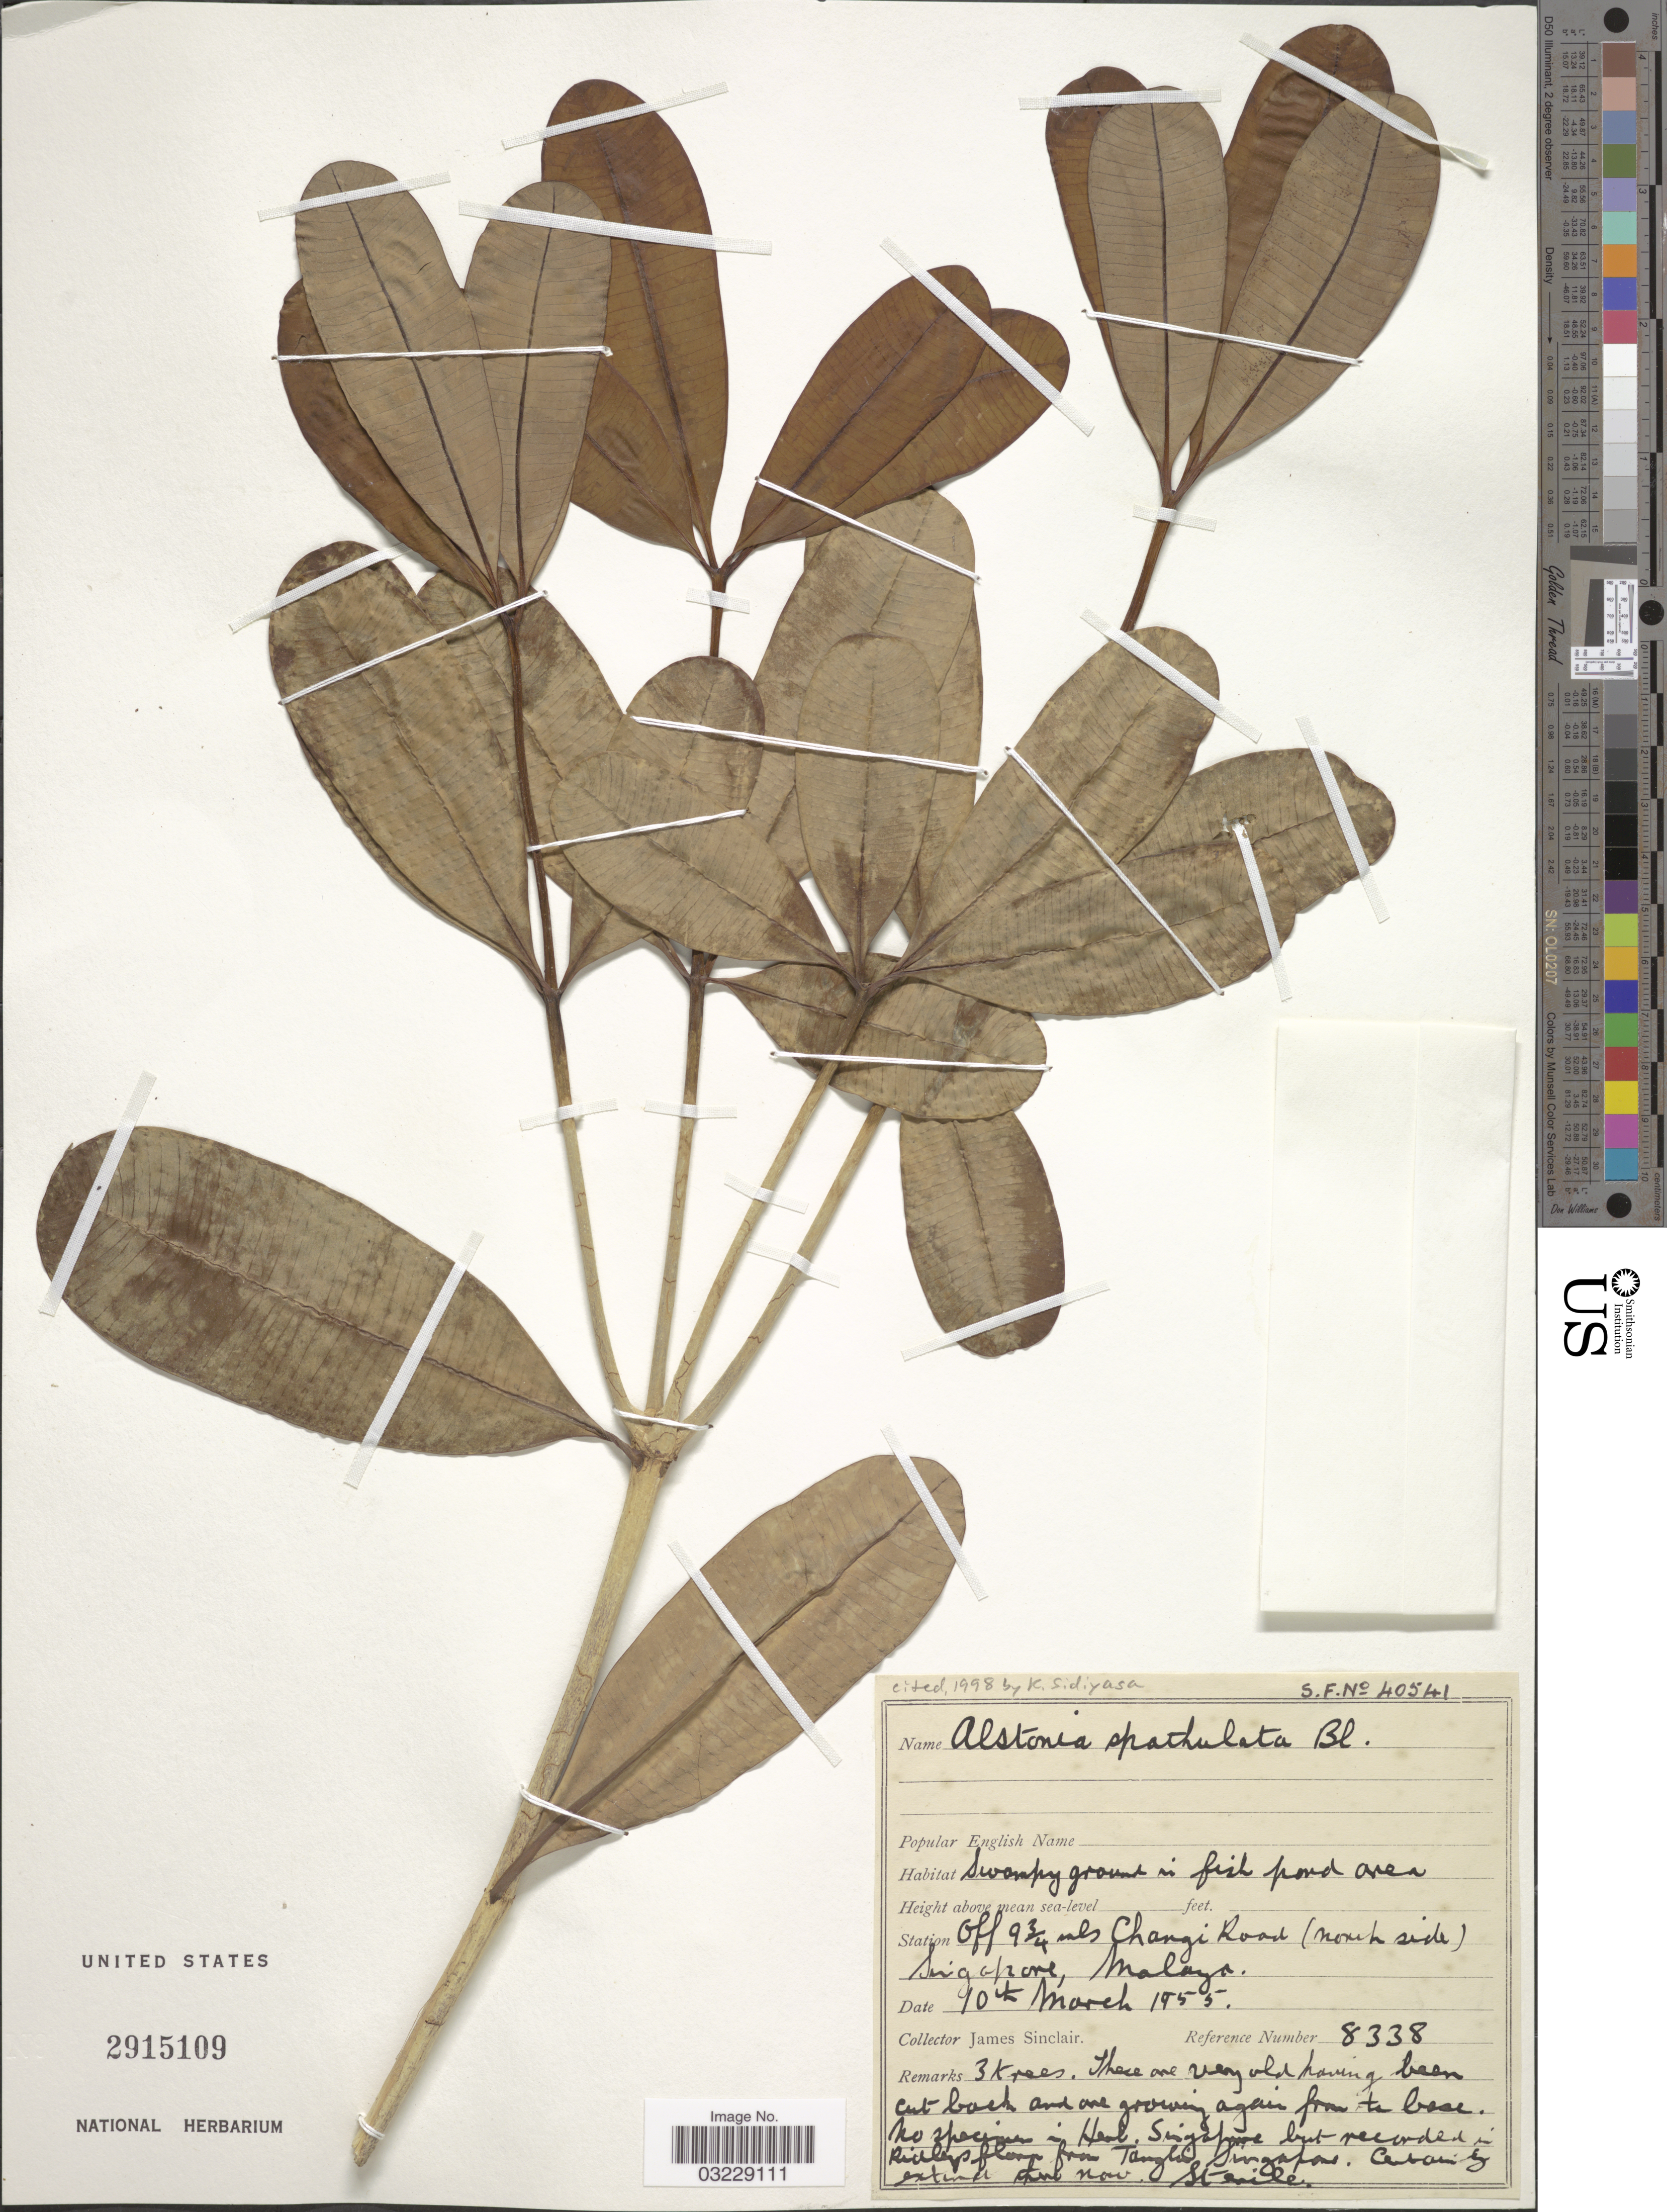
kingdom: Plantae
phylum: Tracheophyta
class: Magnoliopsida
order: Gentianales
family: Apocynaceae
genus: Alstonia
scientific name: Alstonia spathulata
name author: Blume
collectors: J. Sinclair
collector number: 8338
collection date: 1955-03-10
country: Singapore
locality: Station off 9¾ mls Changi Road (north side), Malaya.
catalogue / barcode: US 2915109